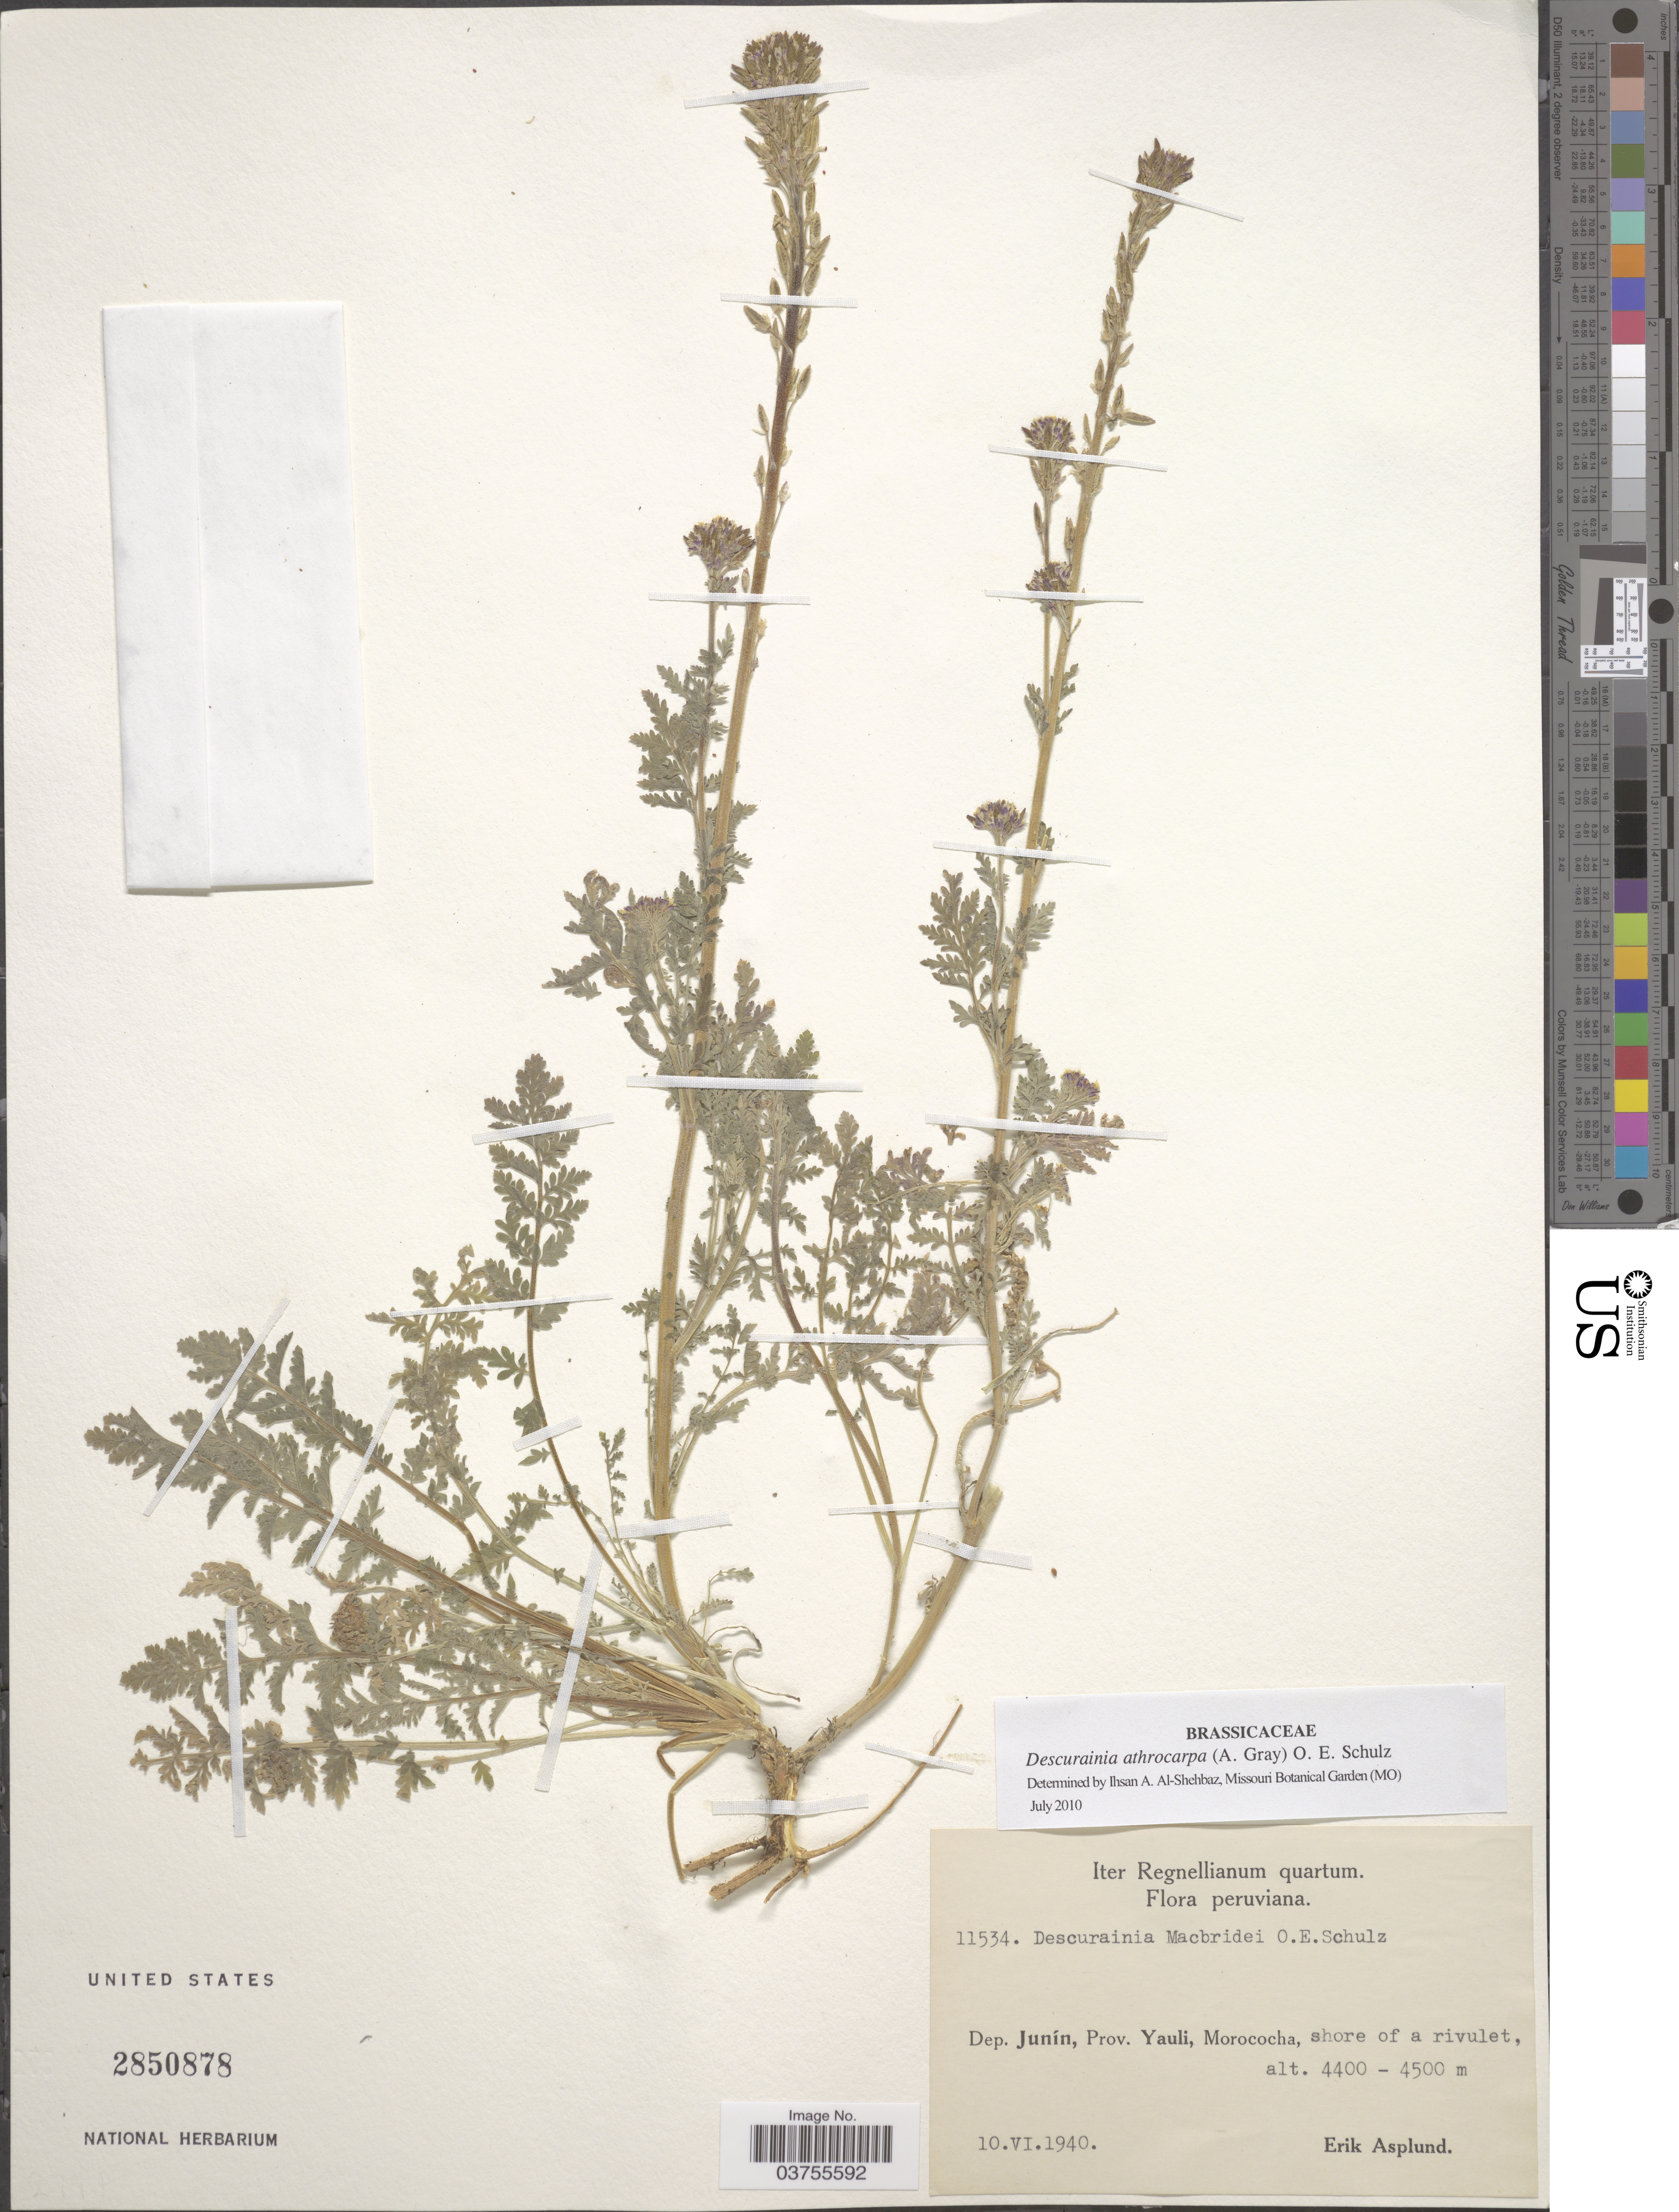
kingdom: Plantae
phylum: Tracheophyta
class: Magnoliopsida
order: Brassicales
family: Brassicaceae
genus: Descurainia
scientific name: Descurainia athrocarpa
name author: (A. Gray & C.A. Mey.) O.E. Schulz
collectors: E. Asplund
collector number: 11534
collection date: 1940-06-10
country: Peru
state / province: Junín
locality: Dep. Junín, Prov. Yauli, Morococha, shore of rivulet.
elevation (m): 4400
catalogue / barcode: US 2850878